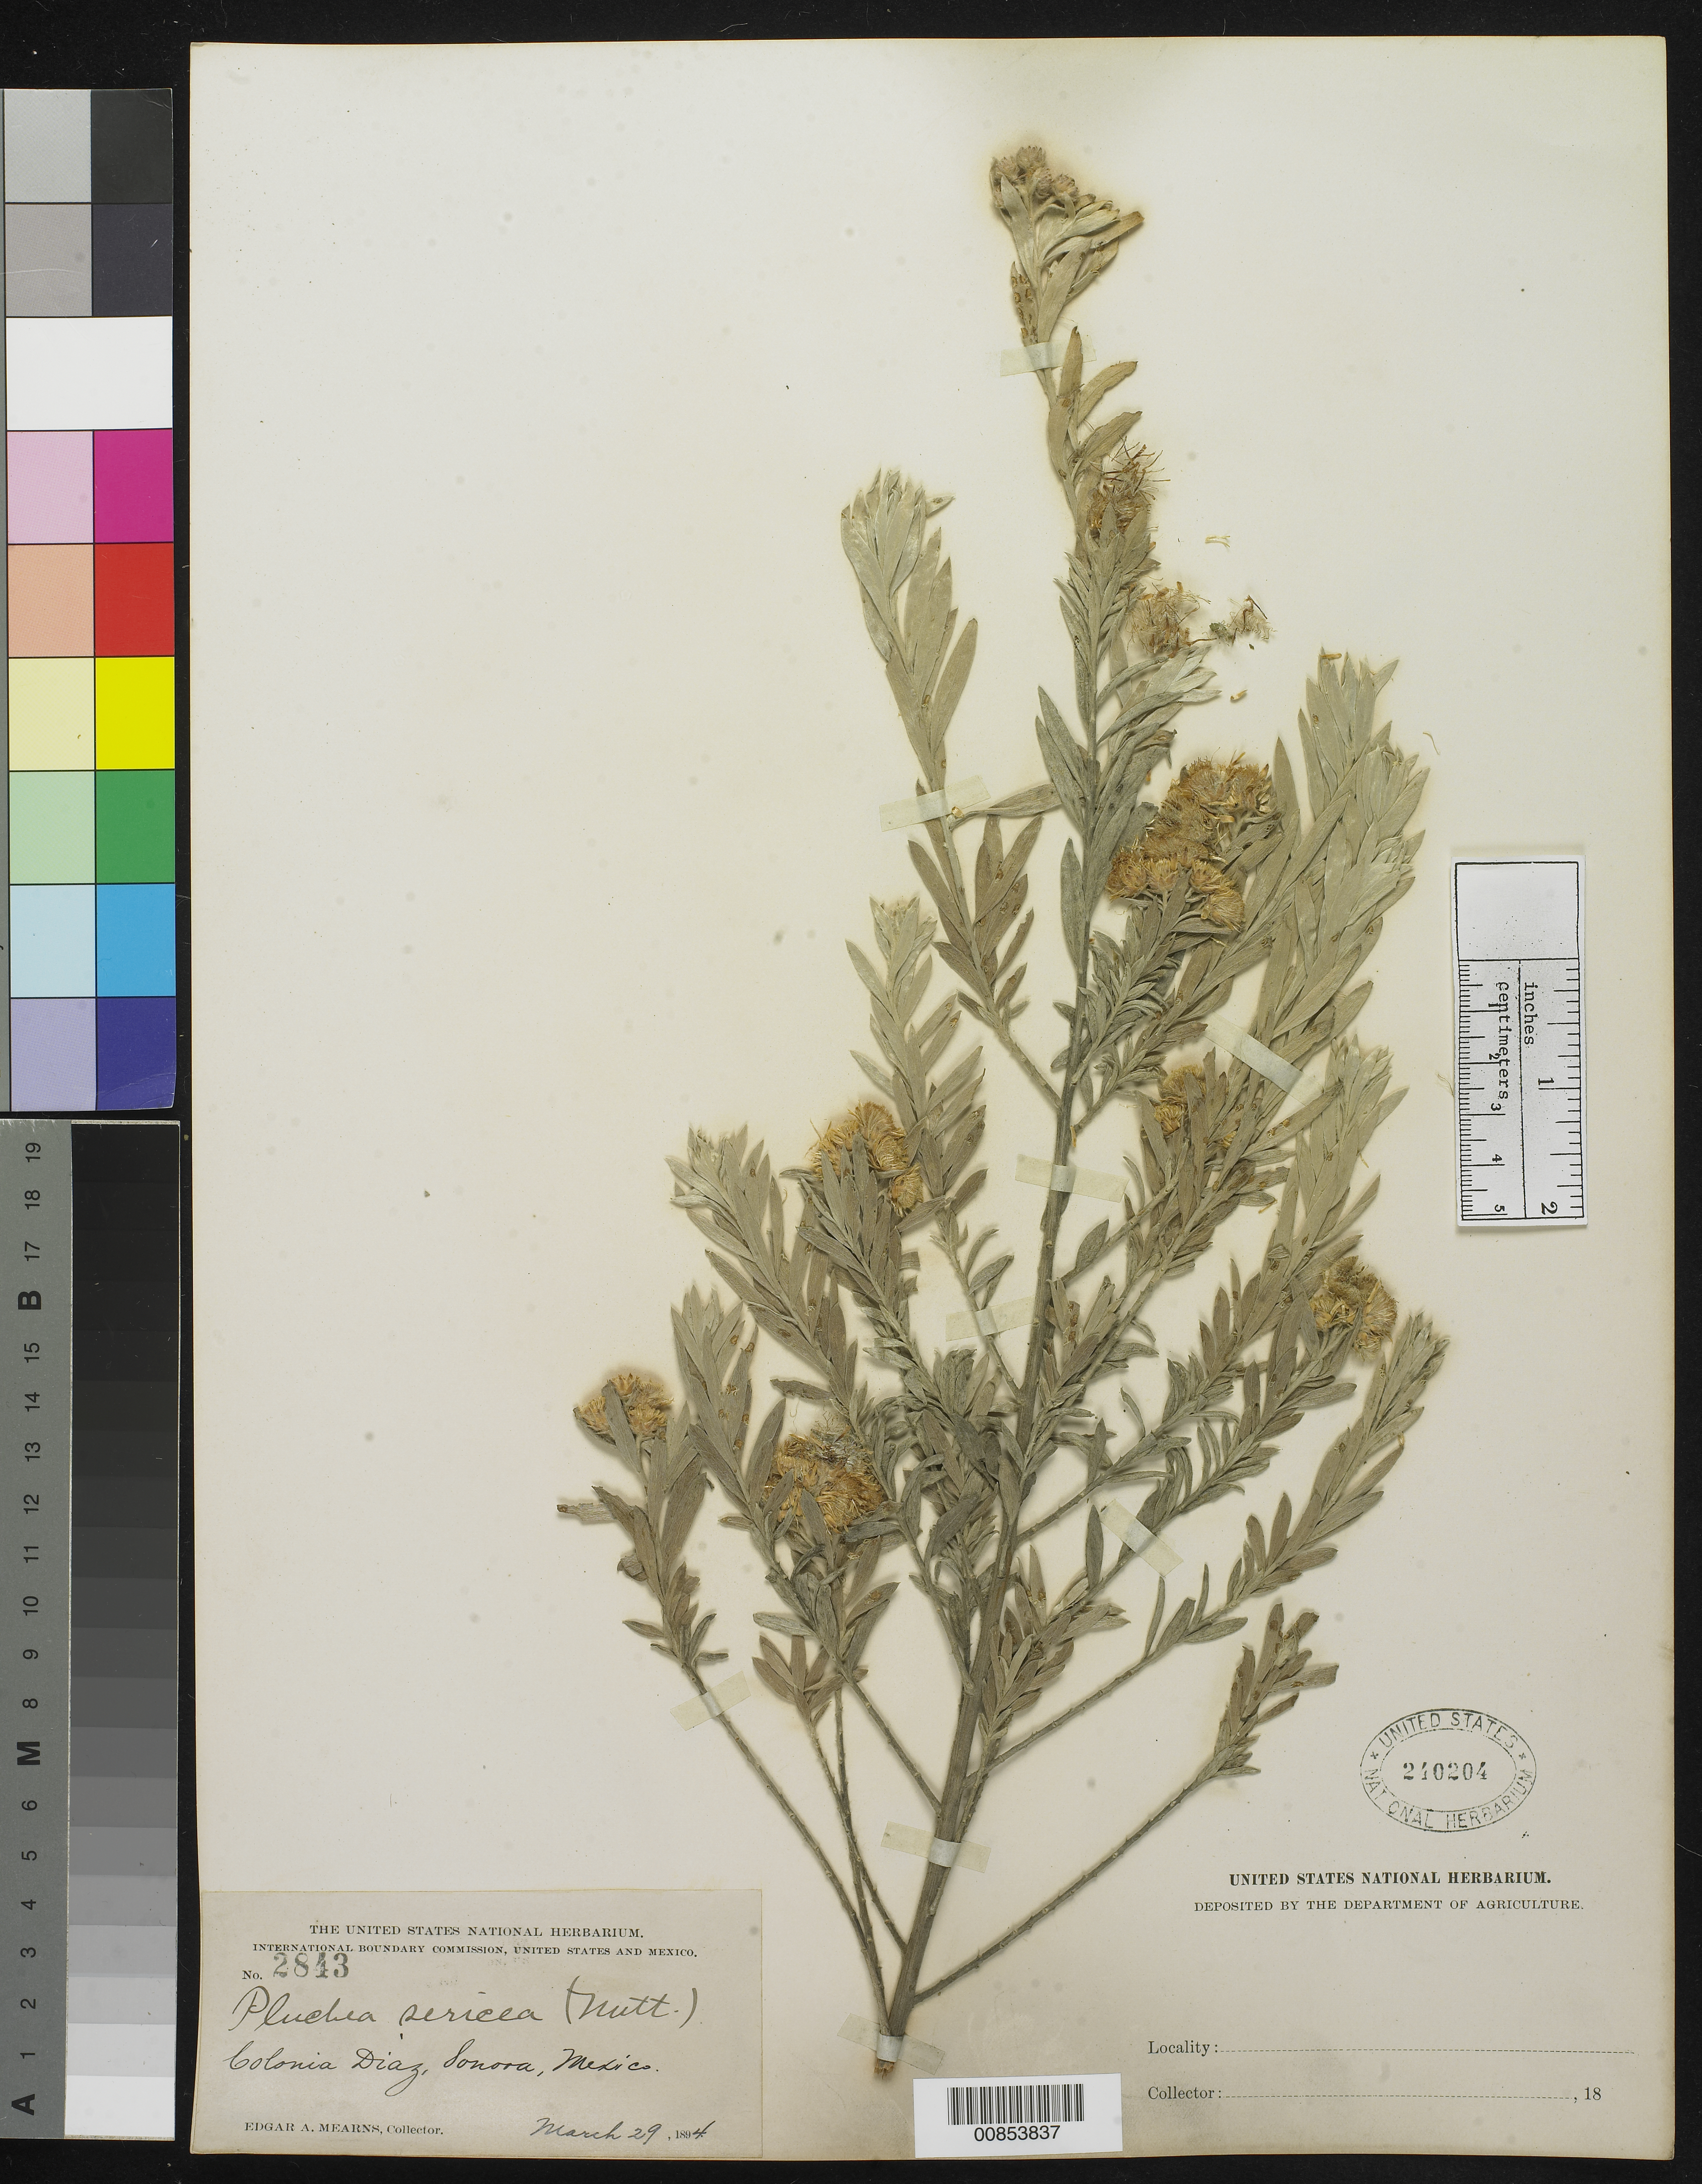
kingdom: Plantae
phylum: Tracheophyta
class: Magnoliopsida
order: Asterales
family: Asteraceae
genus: Pluchea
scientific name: Pluchea sericea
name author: (Nutt.) Coville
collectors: E. A. Mearns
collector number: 2843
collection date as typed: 29 Mar 1894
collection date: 1894-03-29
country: Mexico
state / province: Sonora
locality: Colonia Díaz, Sonora.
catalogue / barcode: US 240204